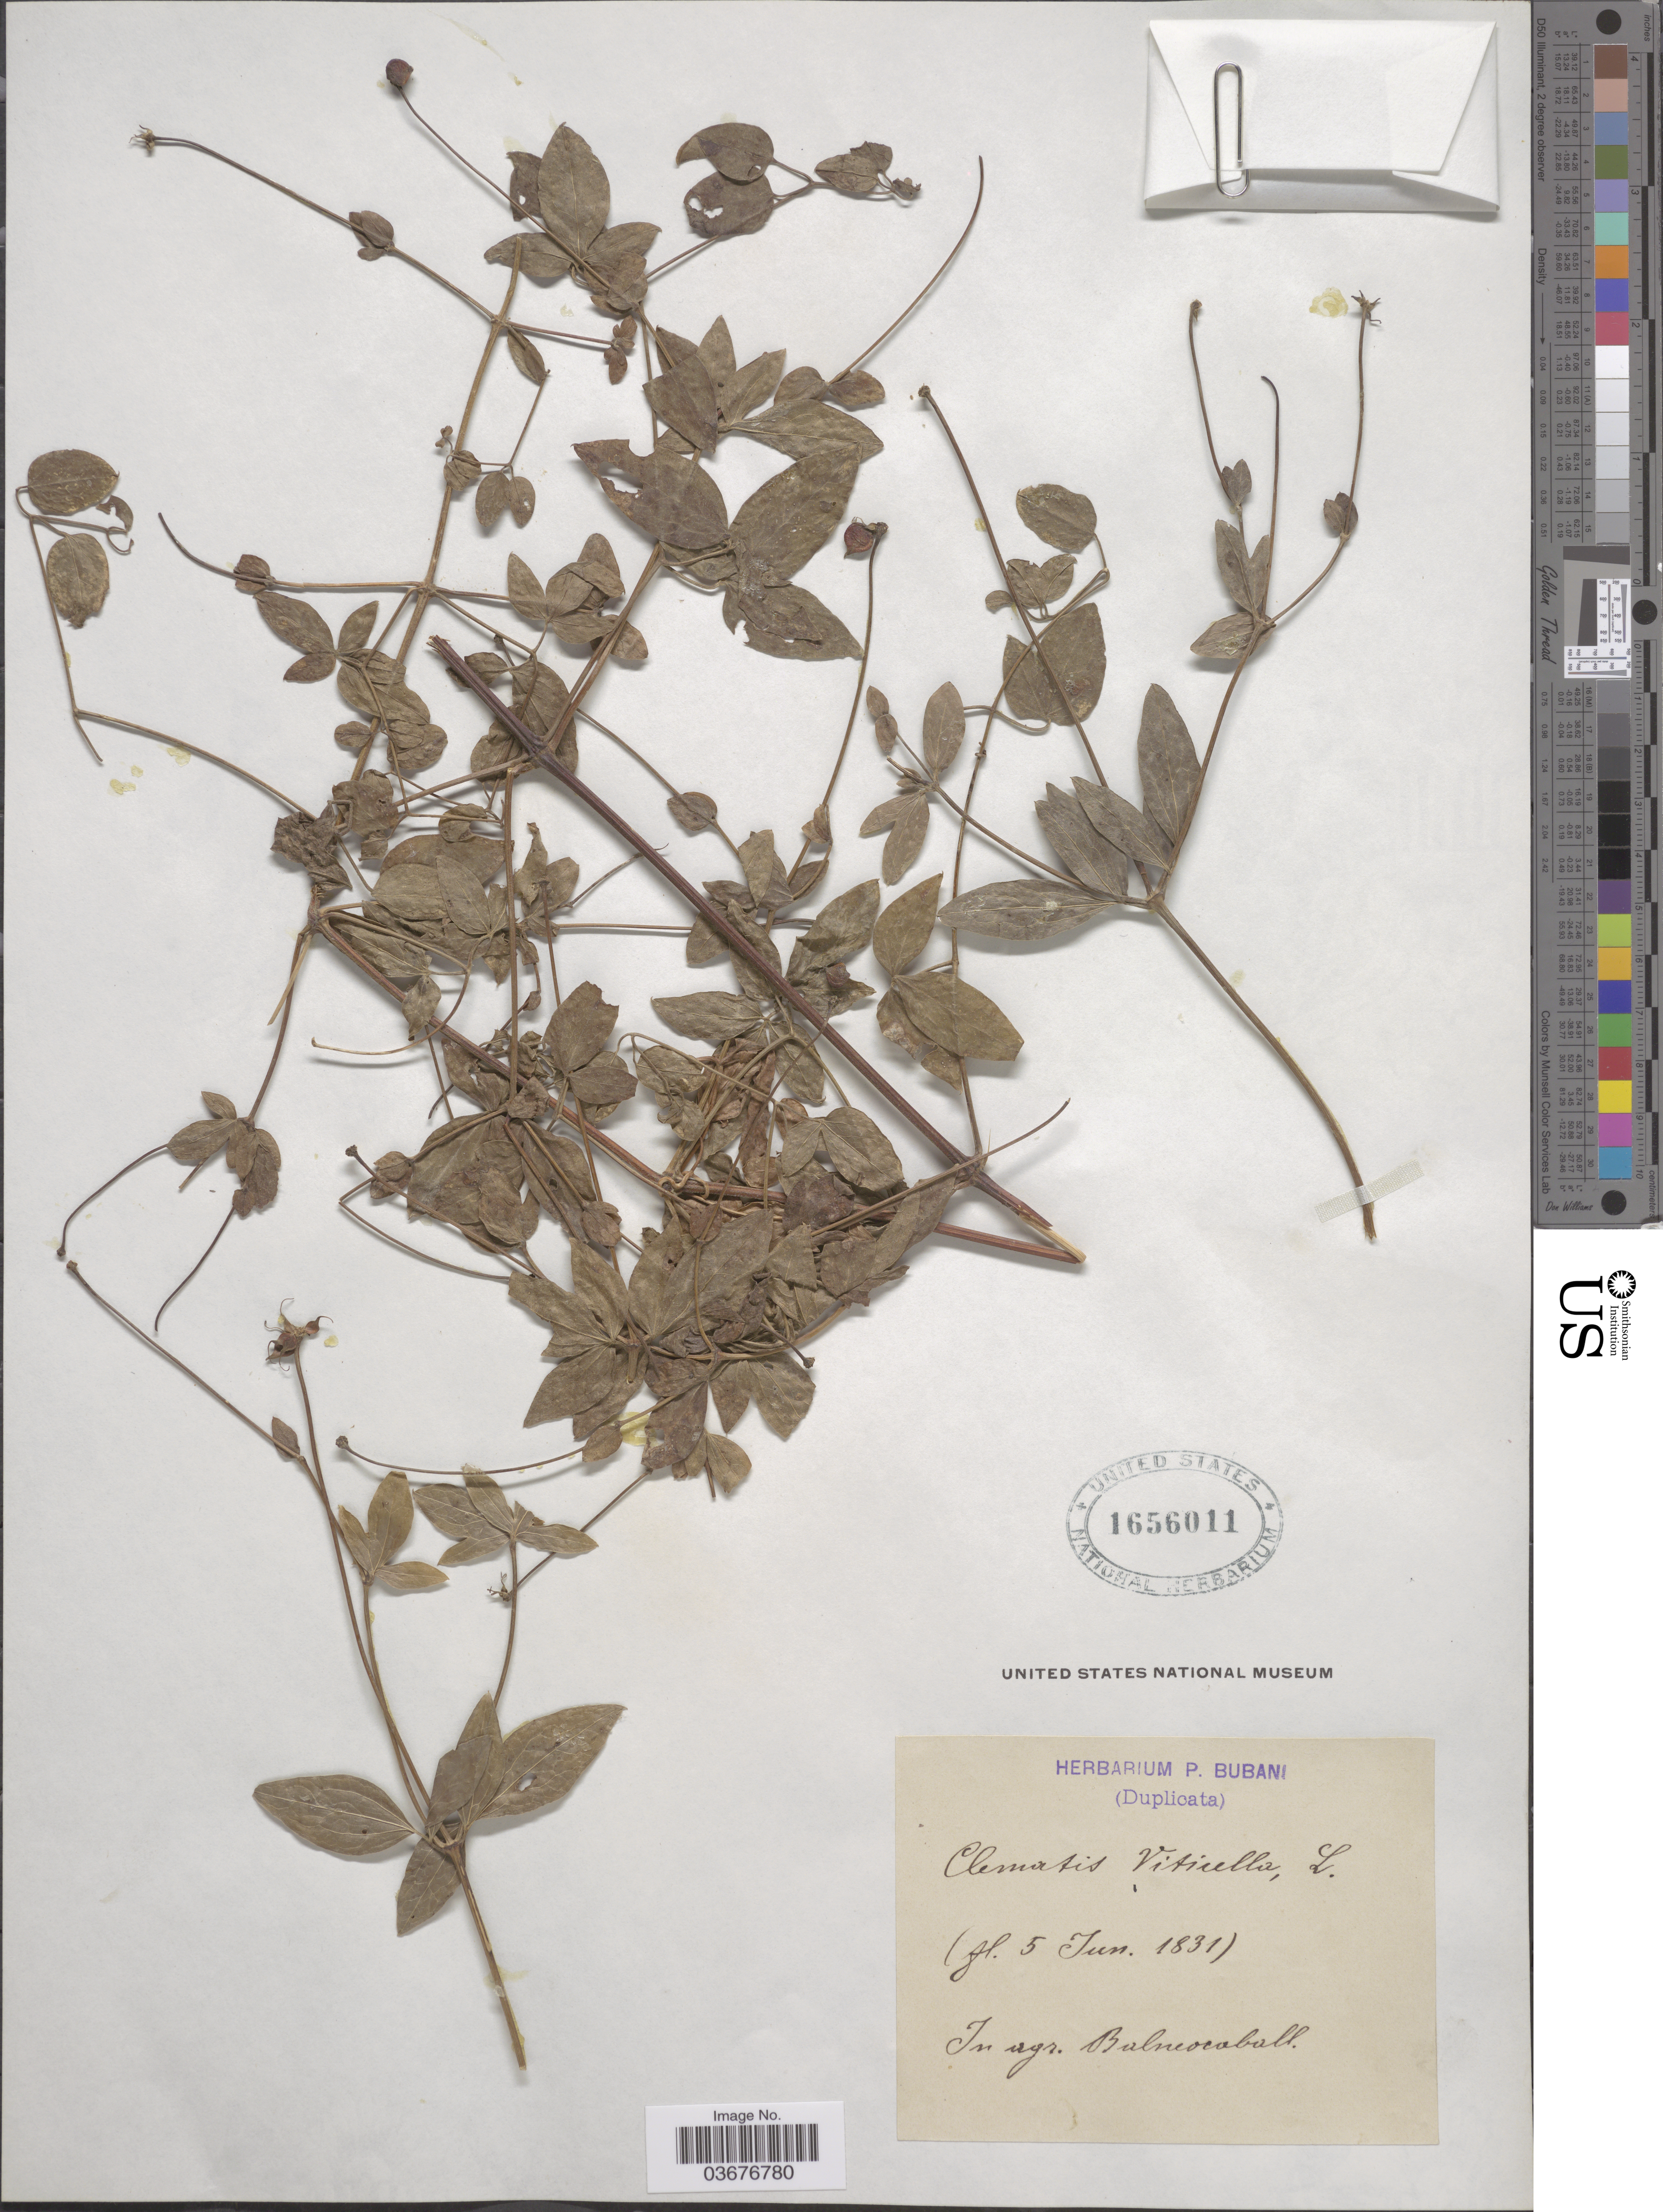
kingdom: Plantae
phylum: Tracheophyta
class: Magnoliopsida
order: Ranunculales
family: Ranunculaceae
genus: Clematis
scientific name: Clematis viticella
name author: L.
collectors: ex herb. P. Bubani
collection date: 1831-06-05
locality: In agr. Balmocaball [interpreted].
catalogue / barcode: US 1656011